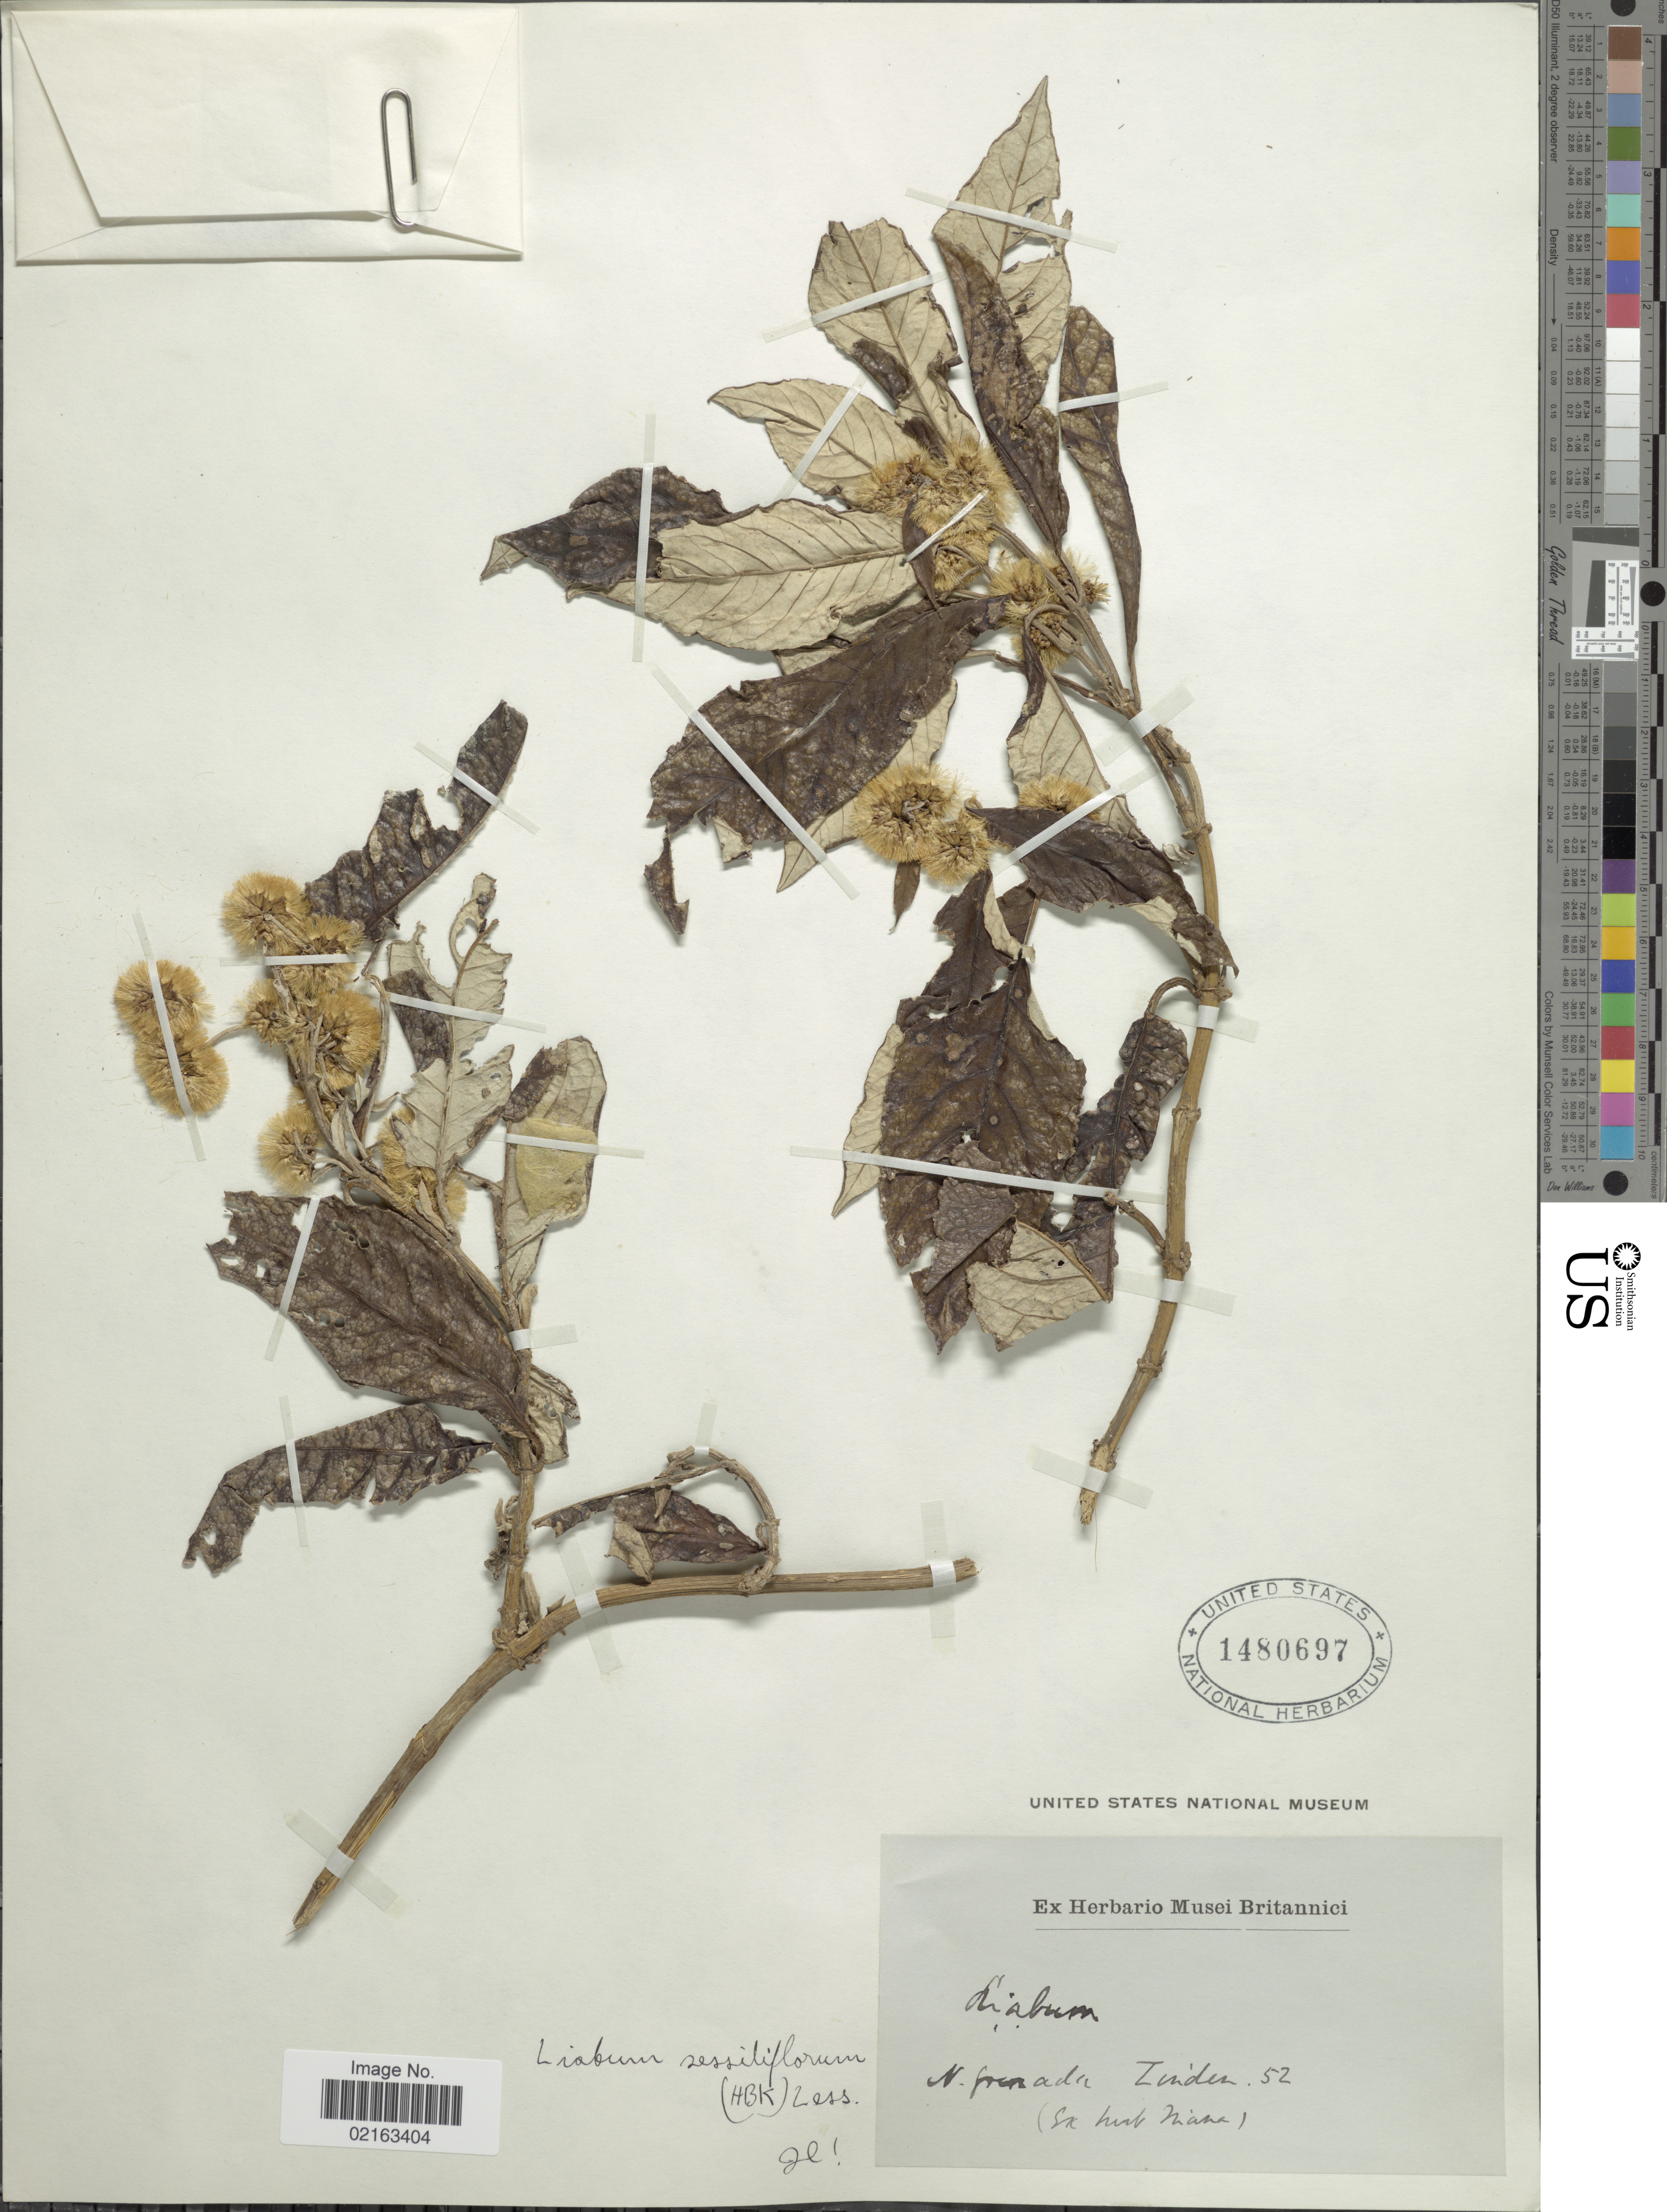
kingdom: Plantae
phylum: Tracheophyta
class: Magnoliopsida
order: Asterales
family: Asteraceae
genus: Oligactis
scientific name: Oligactis sessiliflora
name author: (Kunth) H. Rob. & Brettell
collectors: -- Linden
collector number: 52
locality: N. Grenada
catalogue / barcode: US 1480697